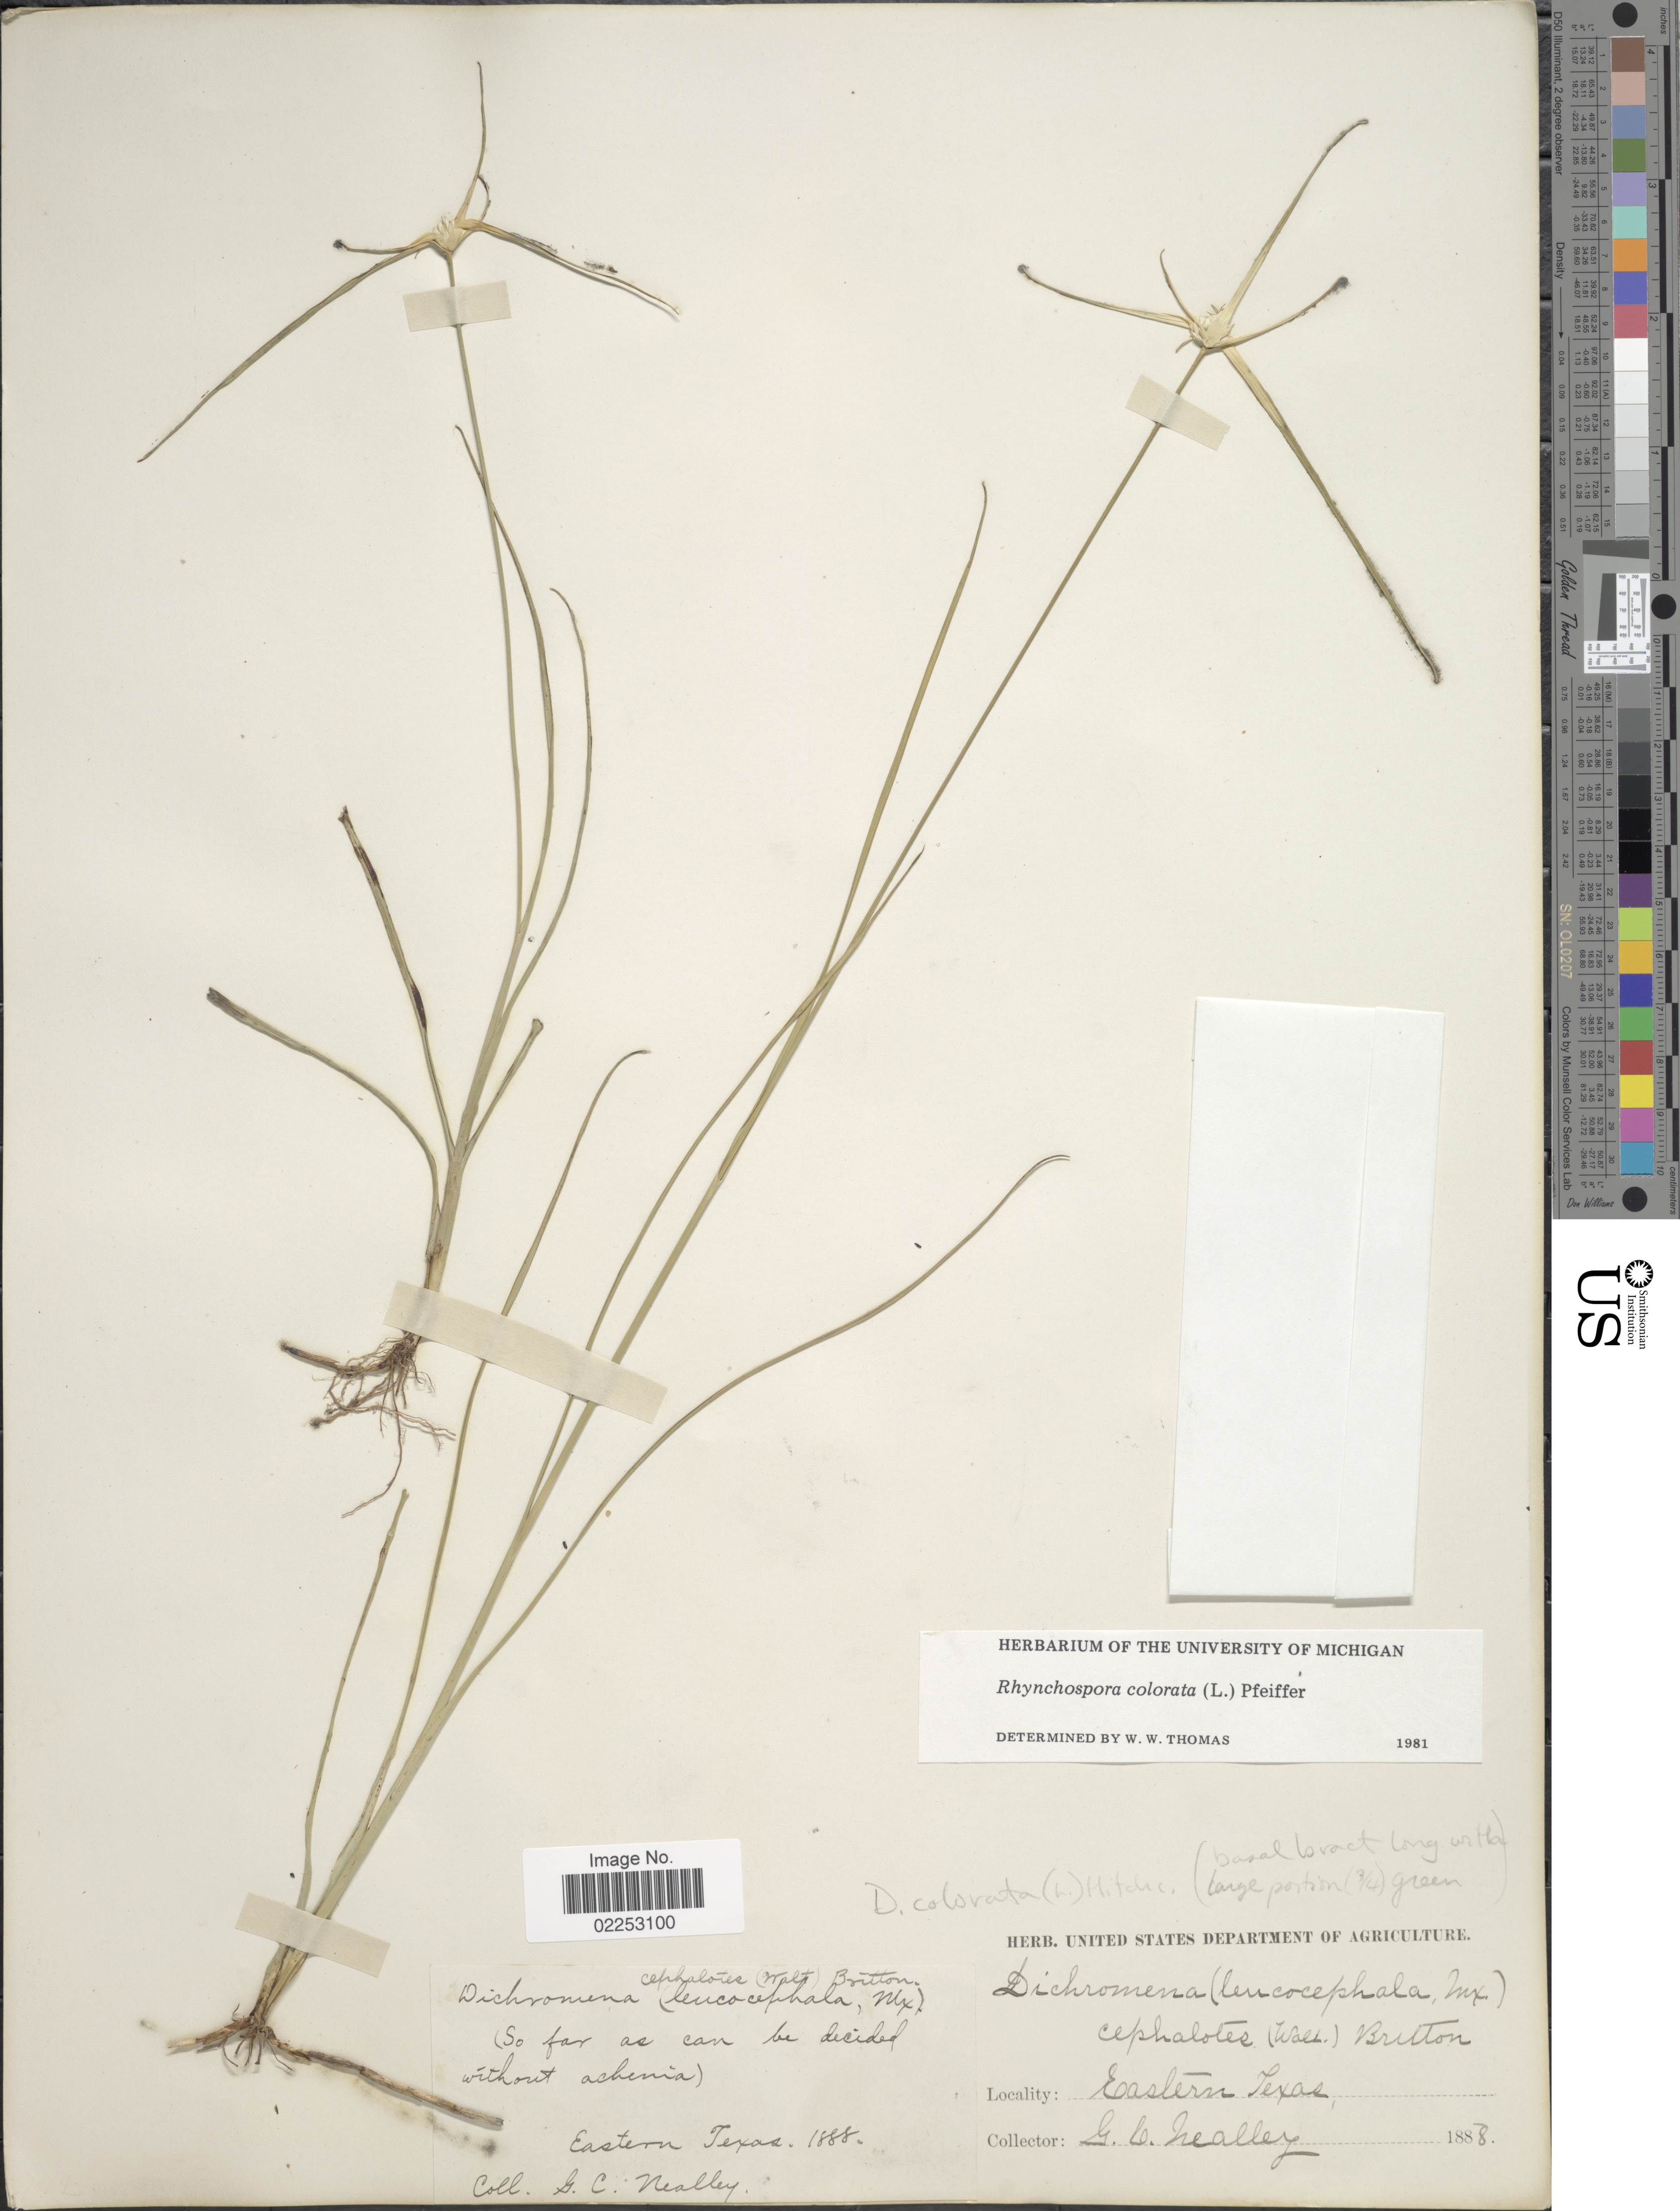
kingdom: Plantae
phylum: Tracheophyta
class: Liliopsida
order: Poales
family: Cyperaceae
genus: Rhynchospora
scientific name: Rhynchospora colorata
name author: (L.) H. Pfeiff.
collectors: G. C. Nealley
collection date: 1888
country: United States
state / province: Texas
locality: Eastern Texas